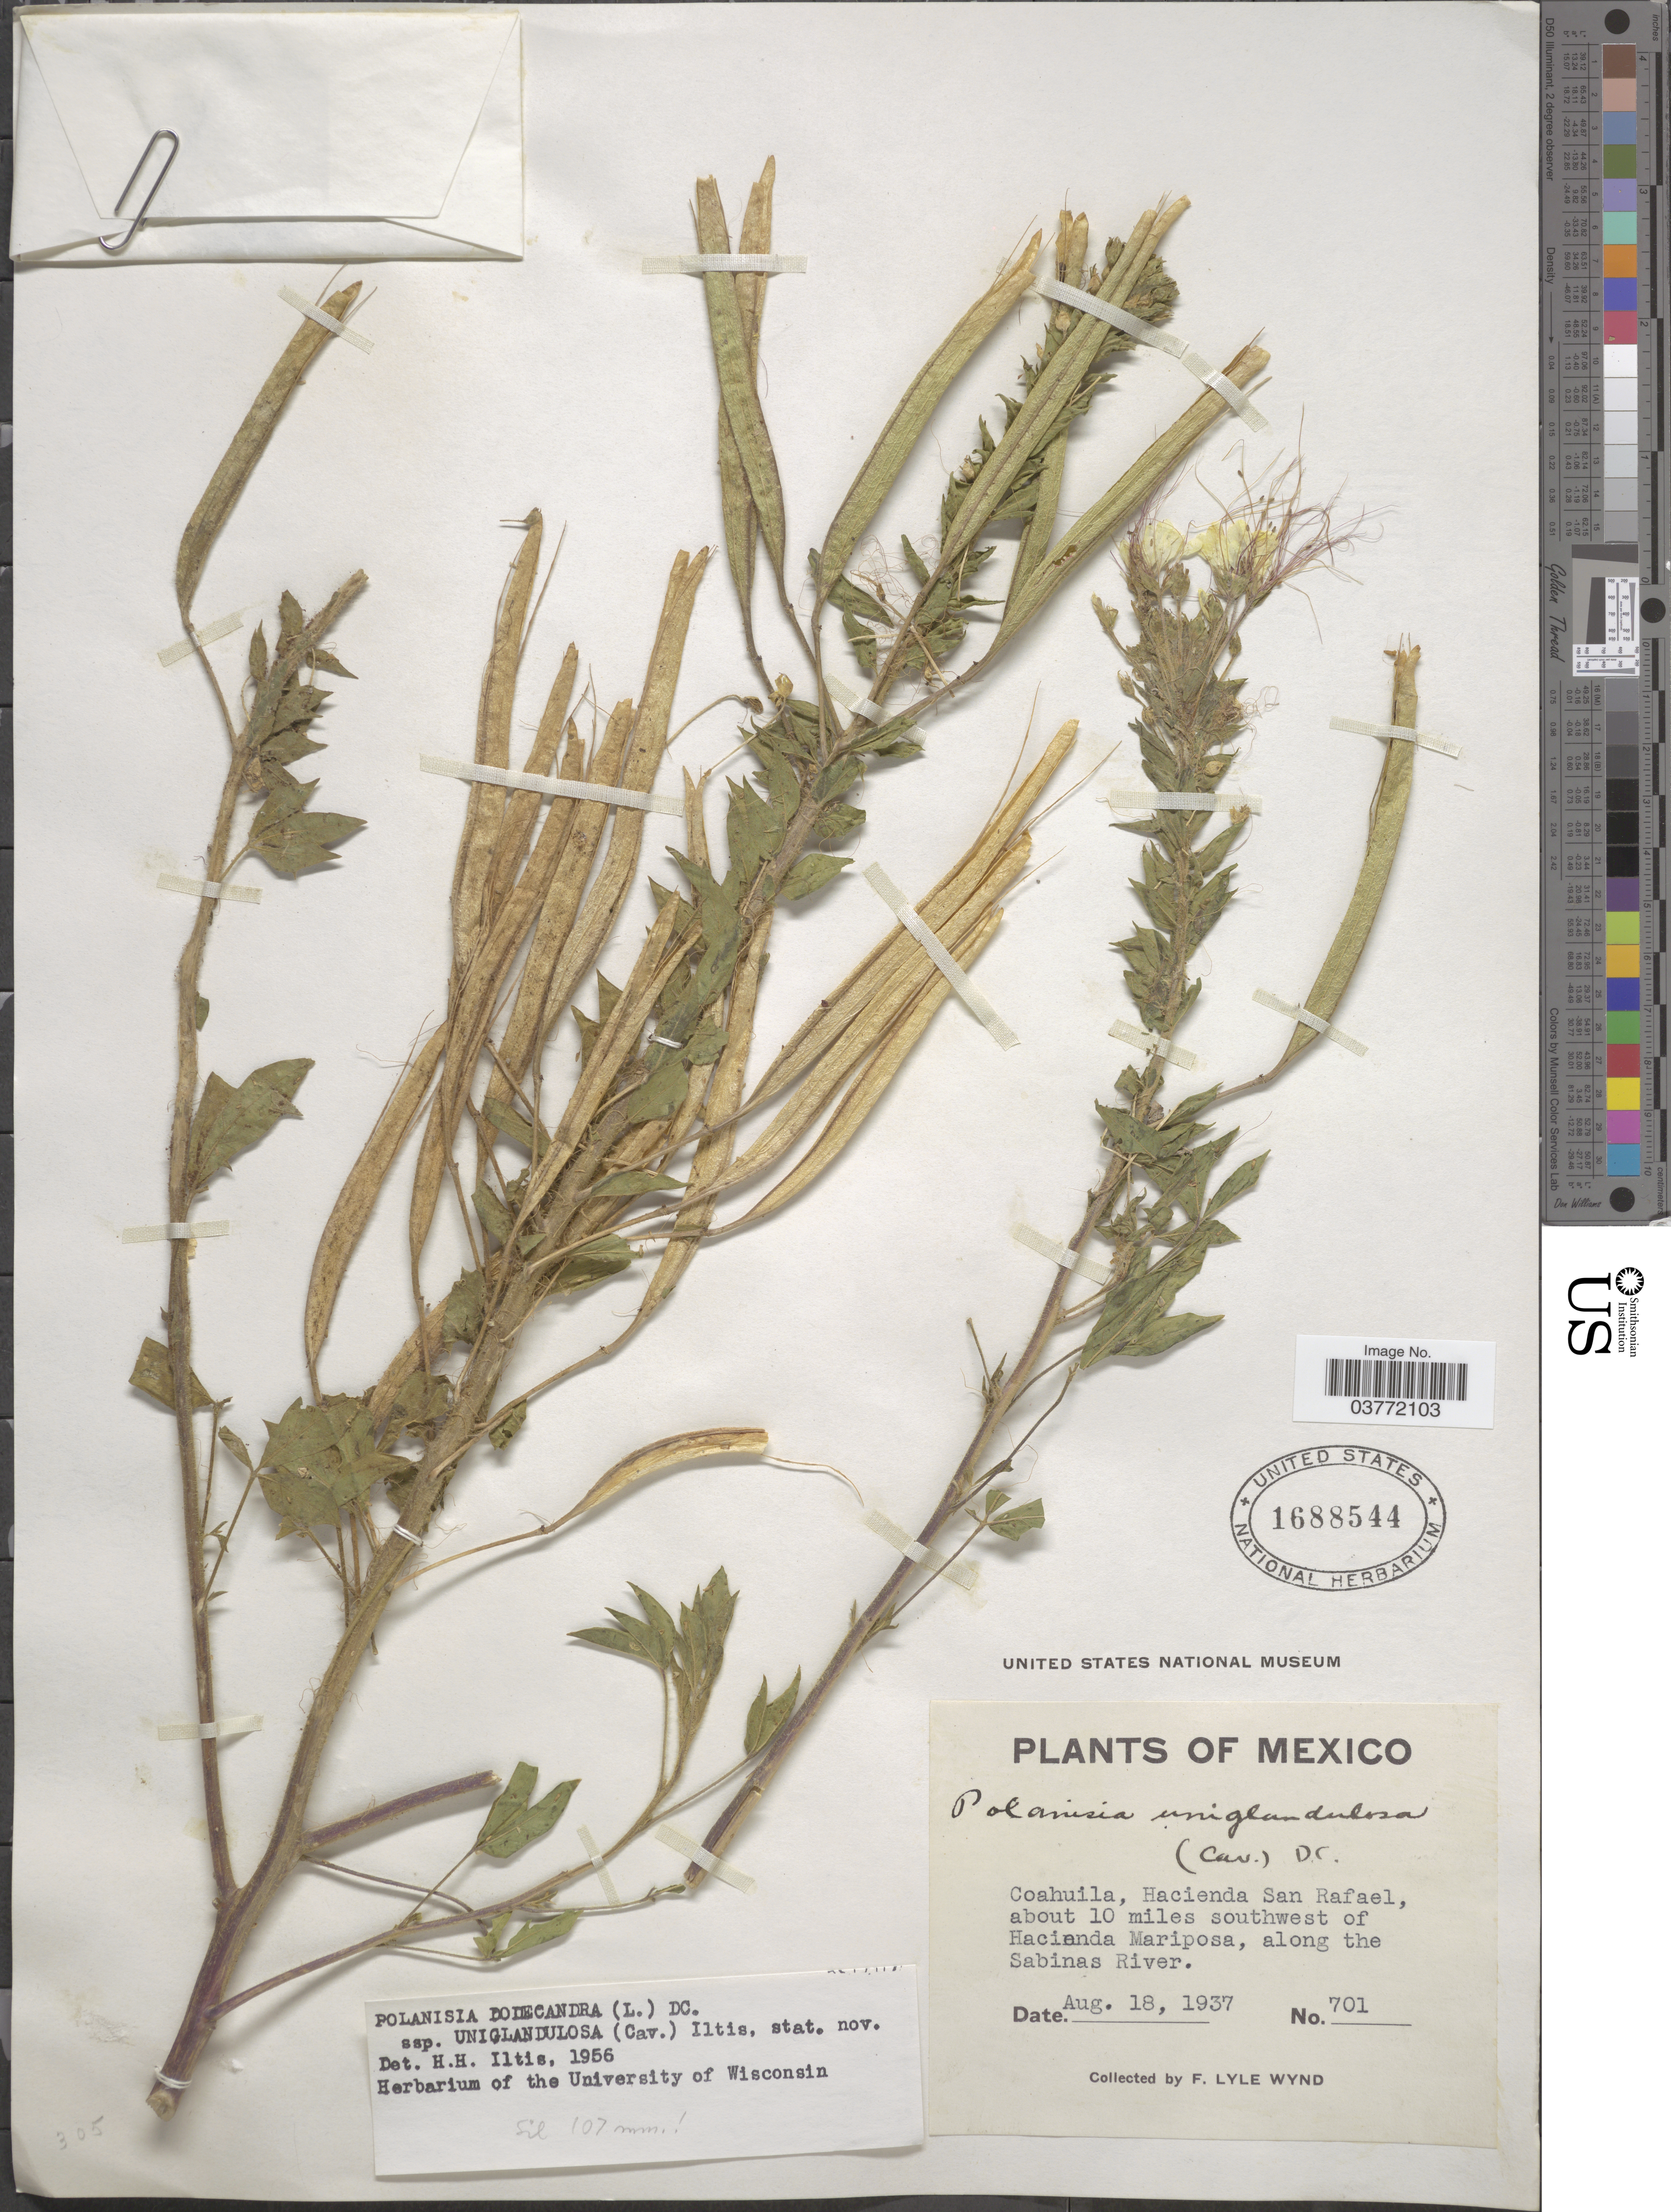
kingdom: Plantae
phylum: Tracheophyta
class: Magnoliopsida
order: Brassicales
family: Cleomaceae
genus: Polanisia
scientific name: Polanisia uniglandulosa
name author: (Cav.) DC.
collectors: F. L. Wynd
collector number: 701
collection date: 1937-08-18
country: Mexico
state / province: Coahuila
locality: Hacienda San Rafael, about 10 miles southwest of Hacienda Mariposa, along the Sabinas River.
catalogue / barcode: US 1688544